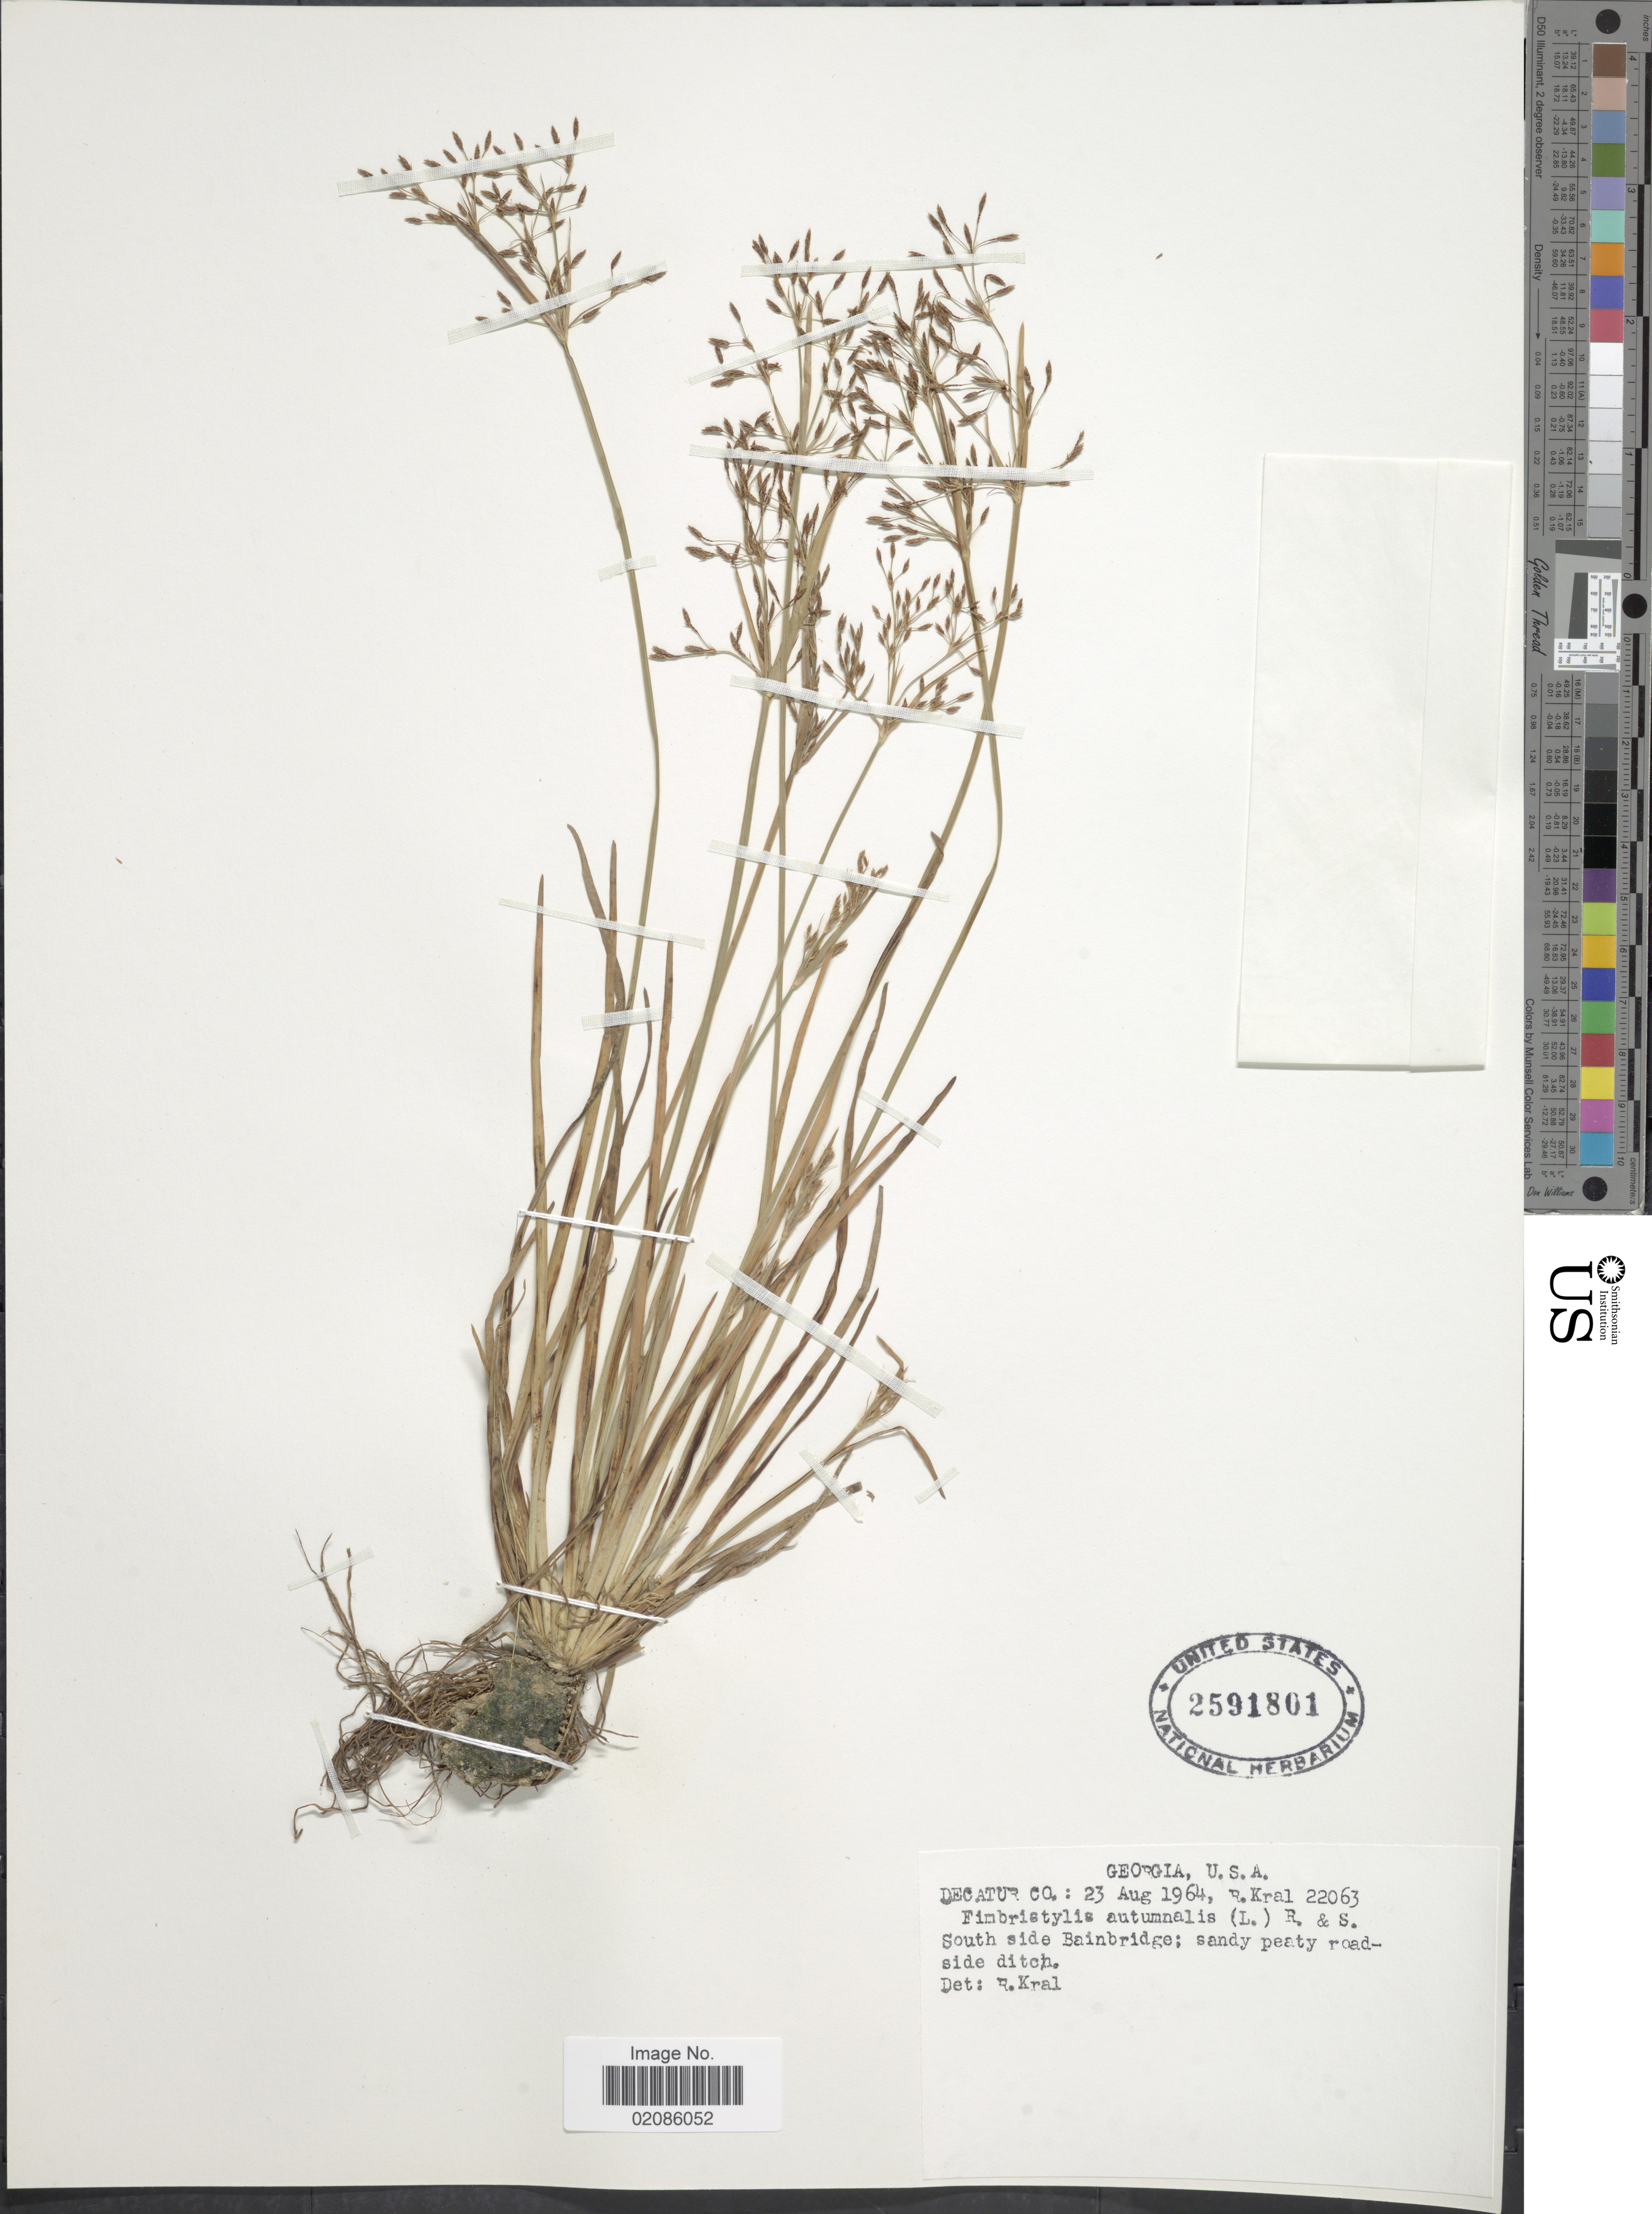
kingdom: Plantae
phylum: Tracheophyta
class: Liliopsida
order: Poales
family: Cyperaceae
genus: Fimbristylis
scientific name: Fimbristylis autumnalis (L.) Roem. & Schult.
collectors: R. Kral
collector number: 22063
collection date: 1964-08-23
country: United States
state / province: Georgia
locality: Decatur Co. South side Bainbridge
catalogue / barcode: US 2591801